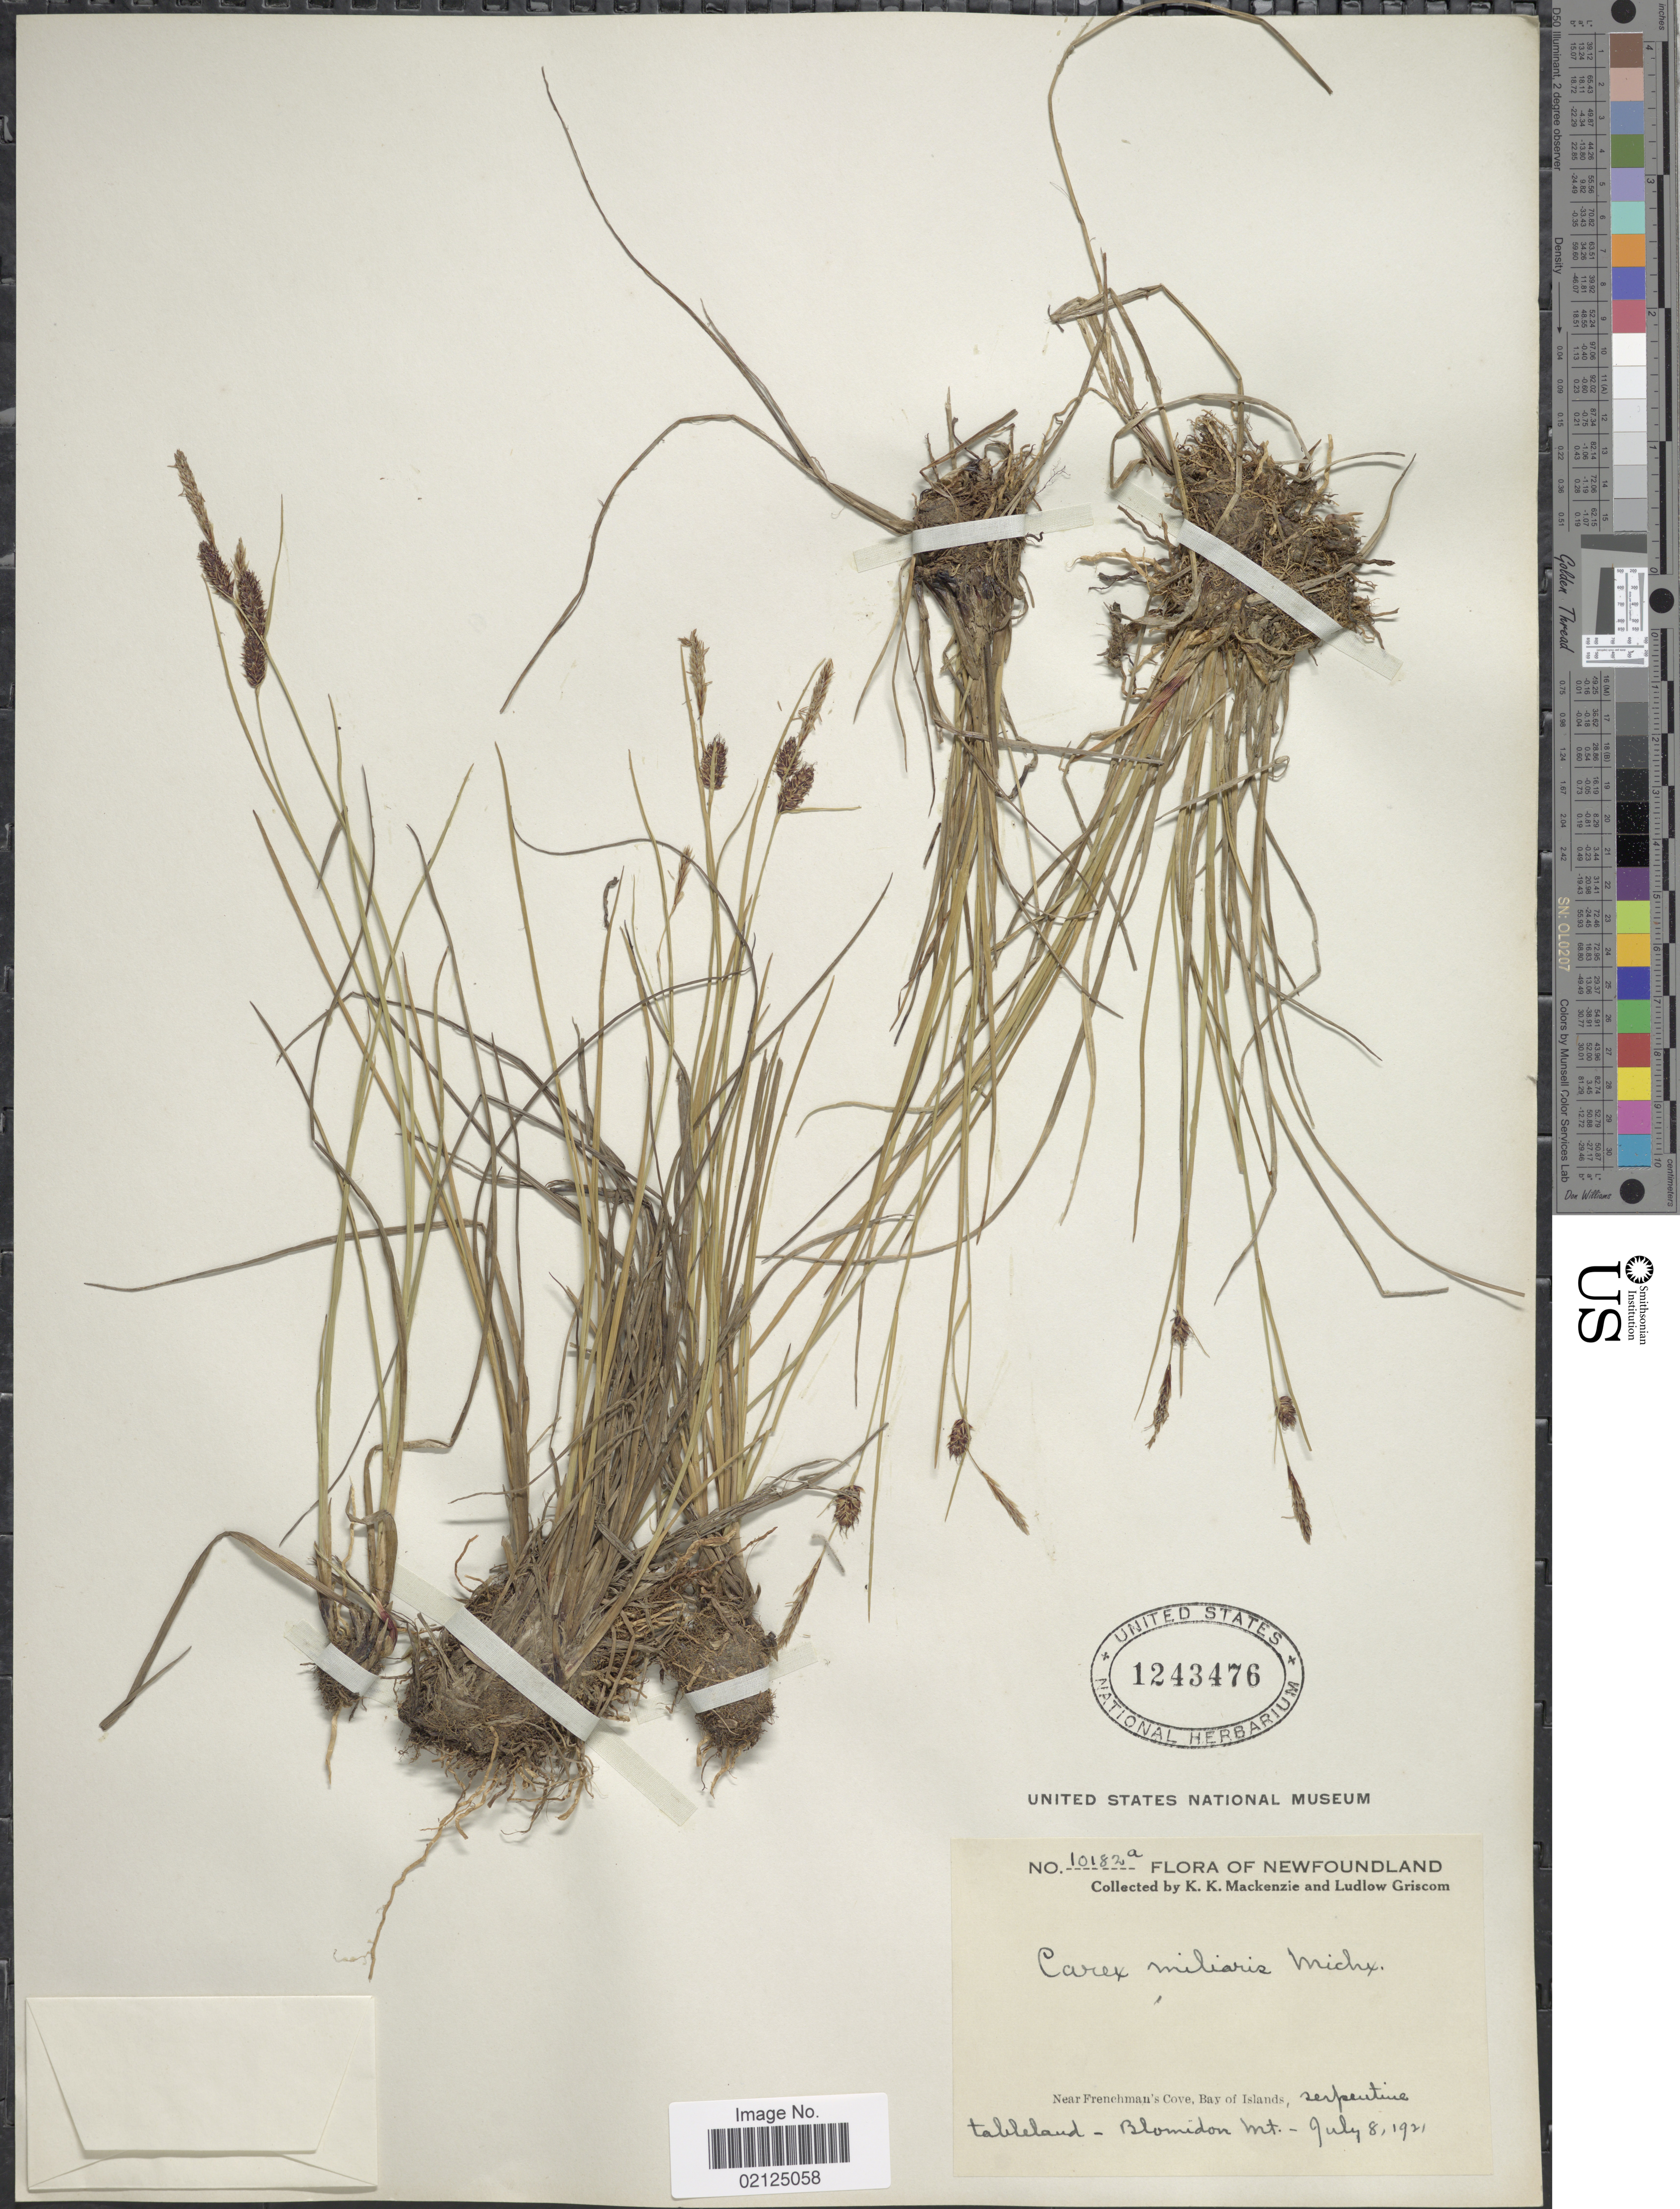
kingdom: Plantae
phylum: Tracheophyta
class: Liliopsida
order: Poales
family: Cyperaceae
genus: Carex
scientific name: Carex miliaris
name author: Michx.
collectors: K. K. Mackenzie & L. Griscom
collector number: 10182a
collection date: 1921-07-08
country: Canada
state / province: Newfoundland and Labrador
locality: Near Frenchman's Cove, Bay of Islands, Tableland-Blomidon Mt.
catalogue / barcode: US 1243476